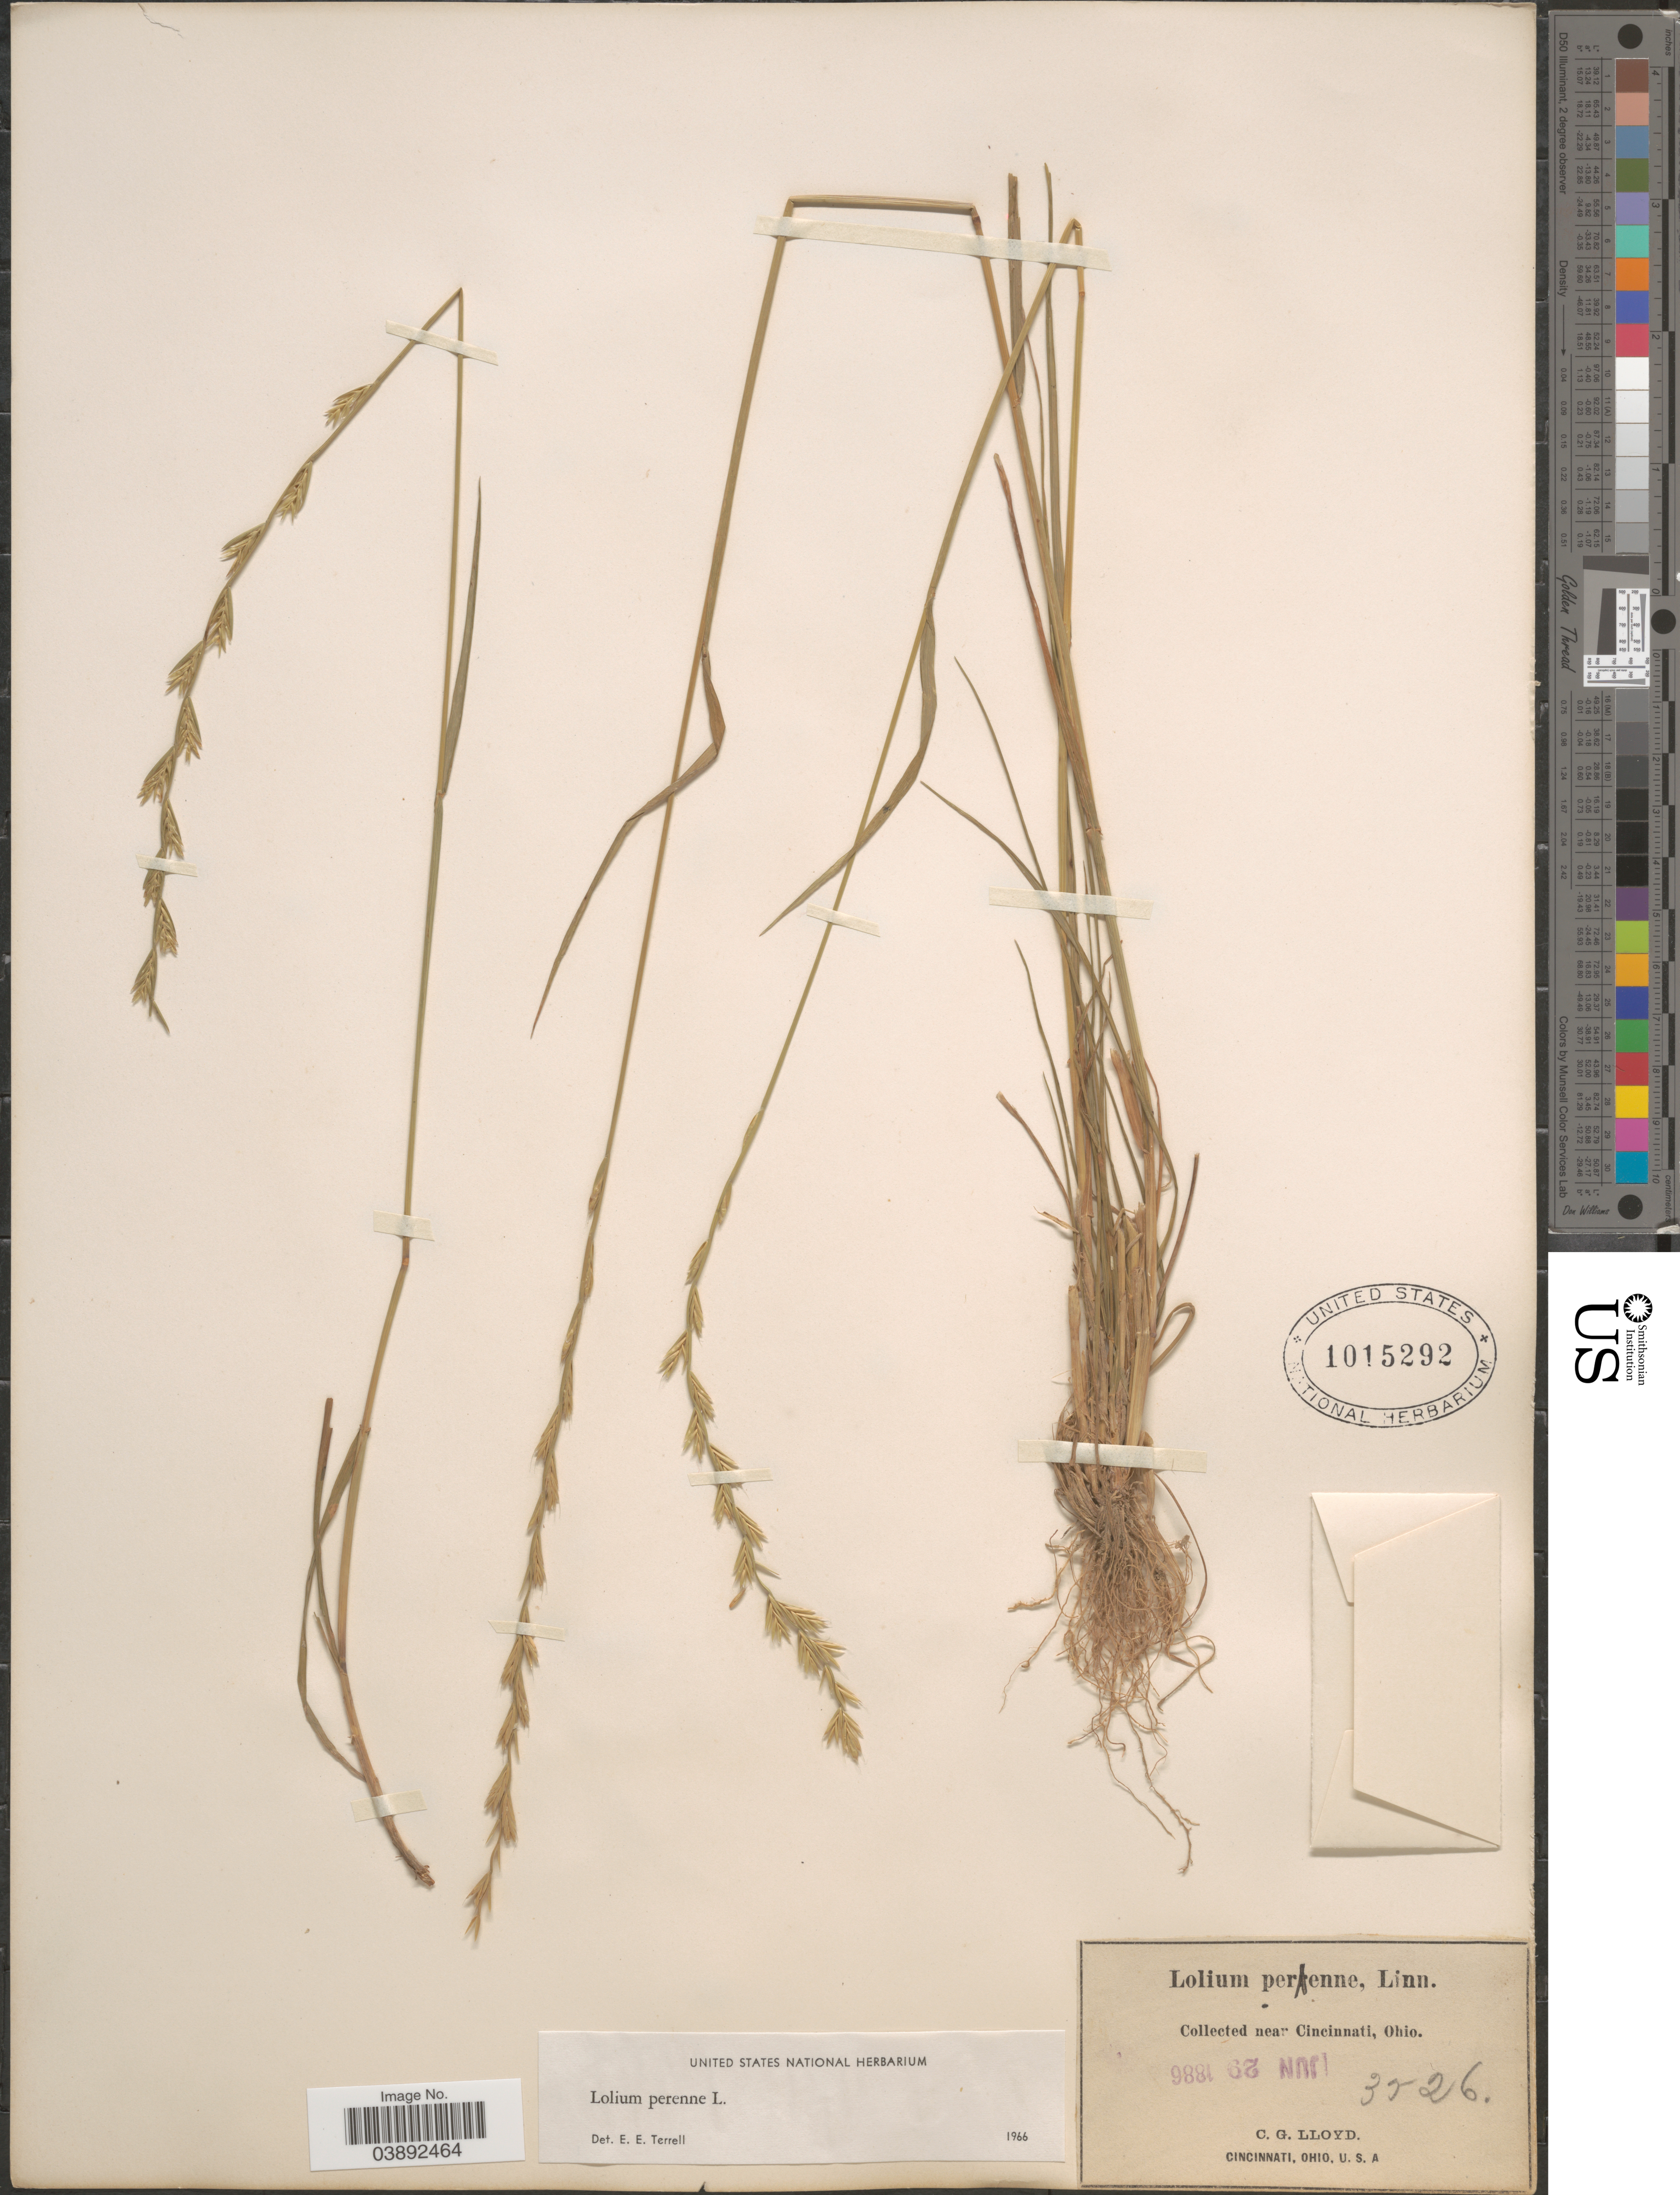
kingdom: Plantae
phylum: Tracheophyta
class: Liliopsida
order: Poales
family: Poaceae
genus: Lolium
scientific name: Lolium perenne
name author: L.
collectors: C. G. Lloyd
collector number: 3526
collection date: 1886-06-29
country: United States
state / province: Ohio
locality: Near Cincinnati.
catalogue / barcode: US 1015292